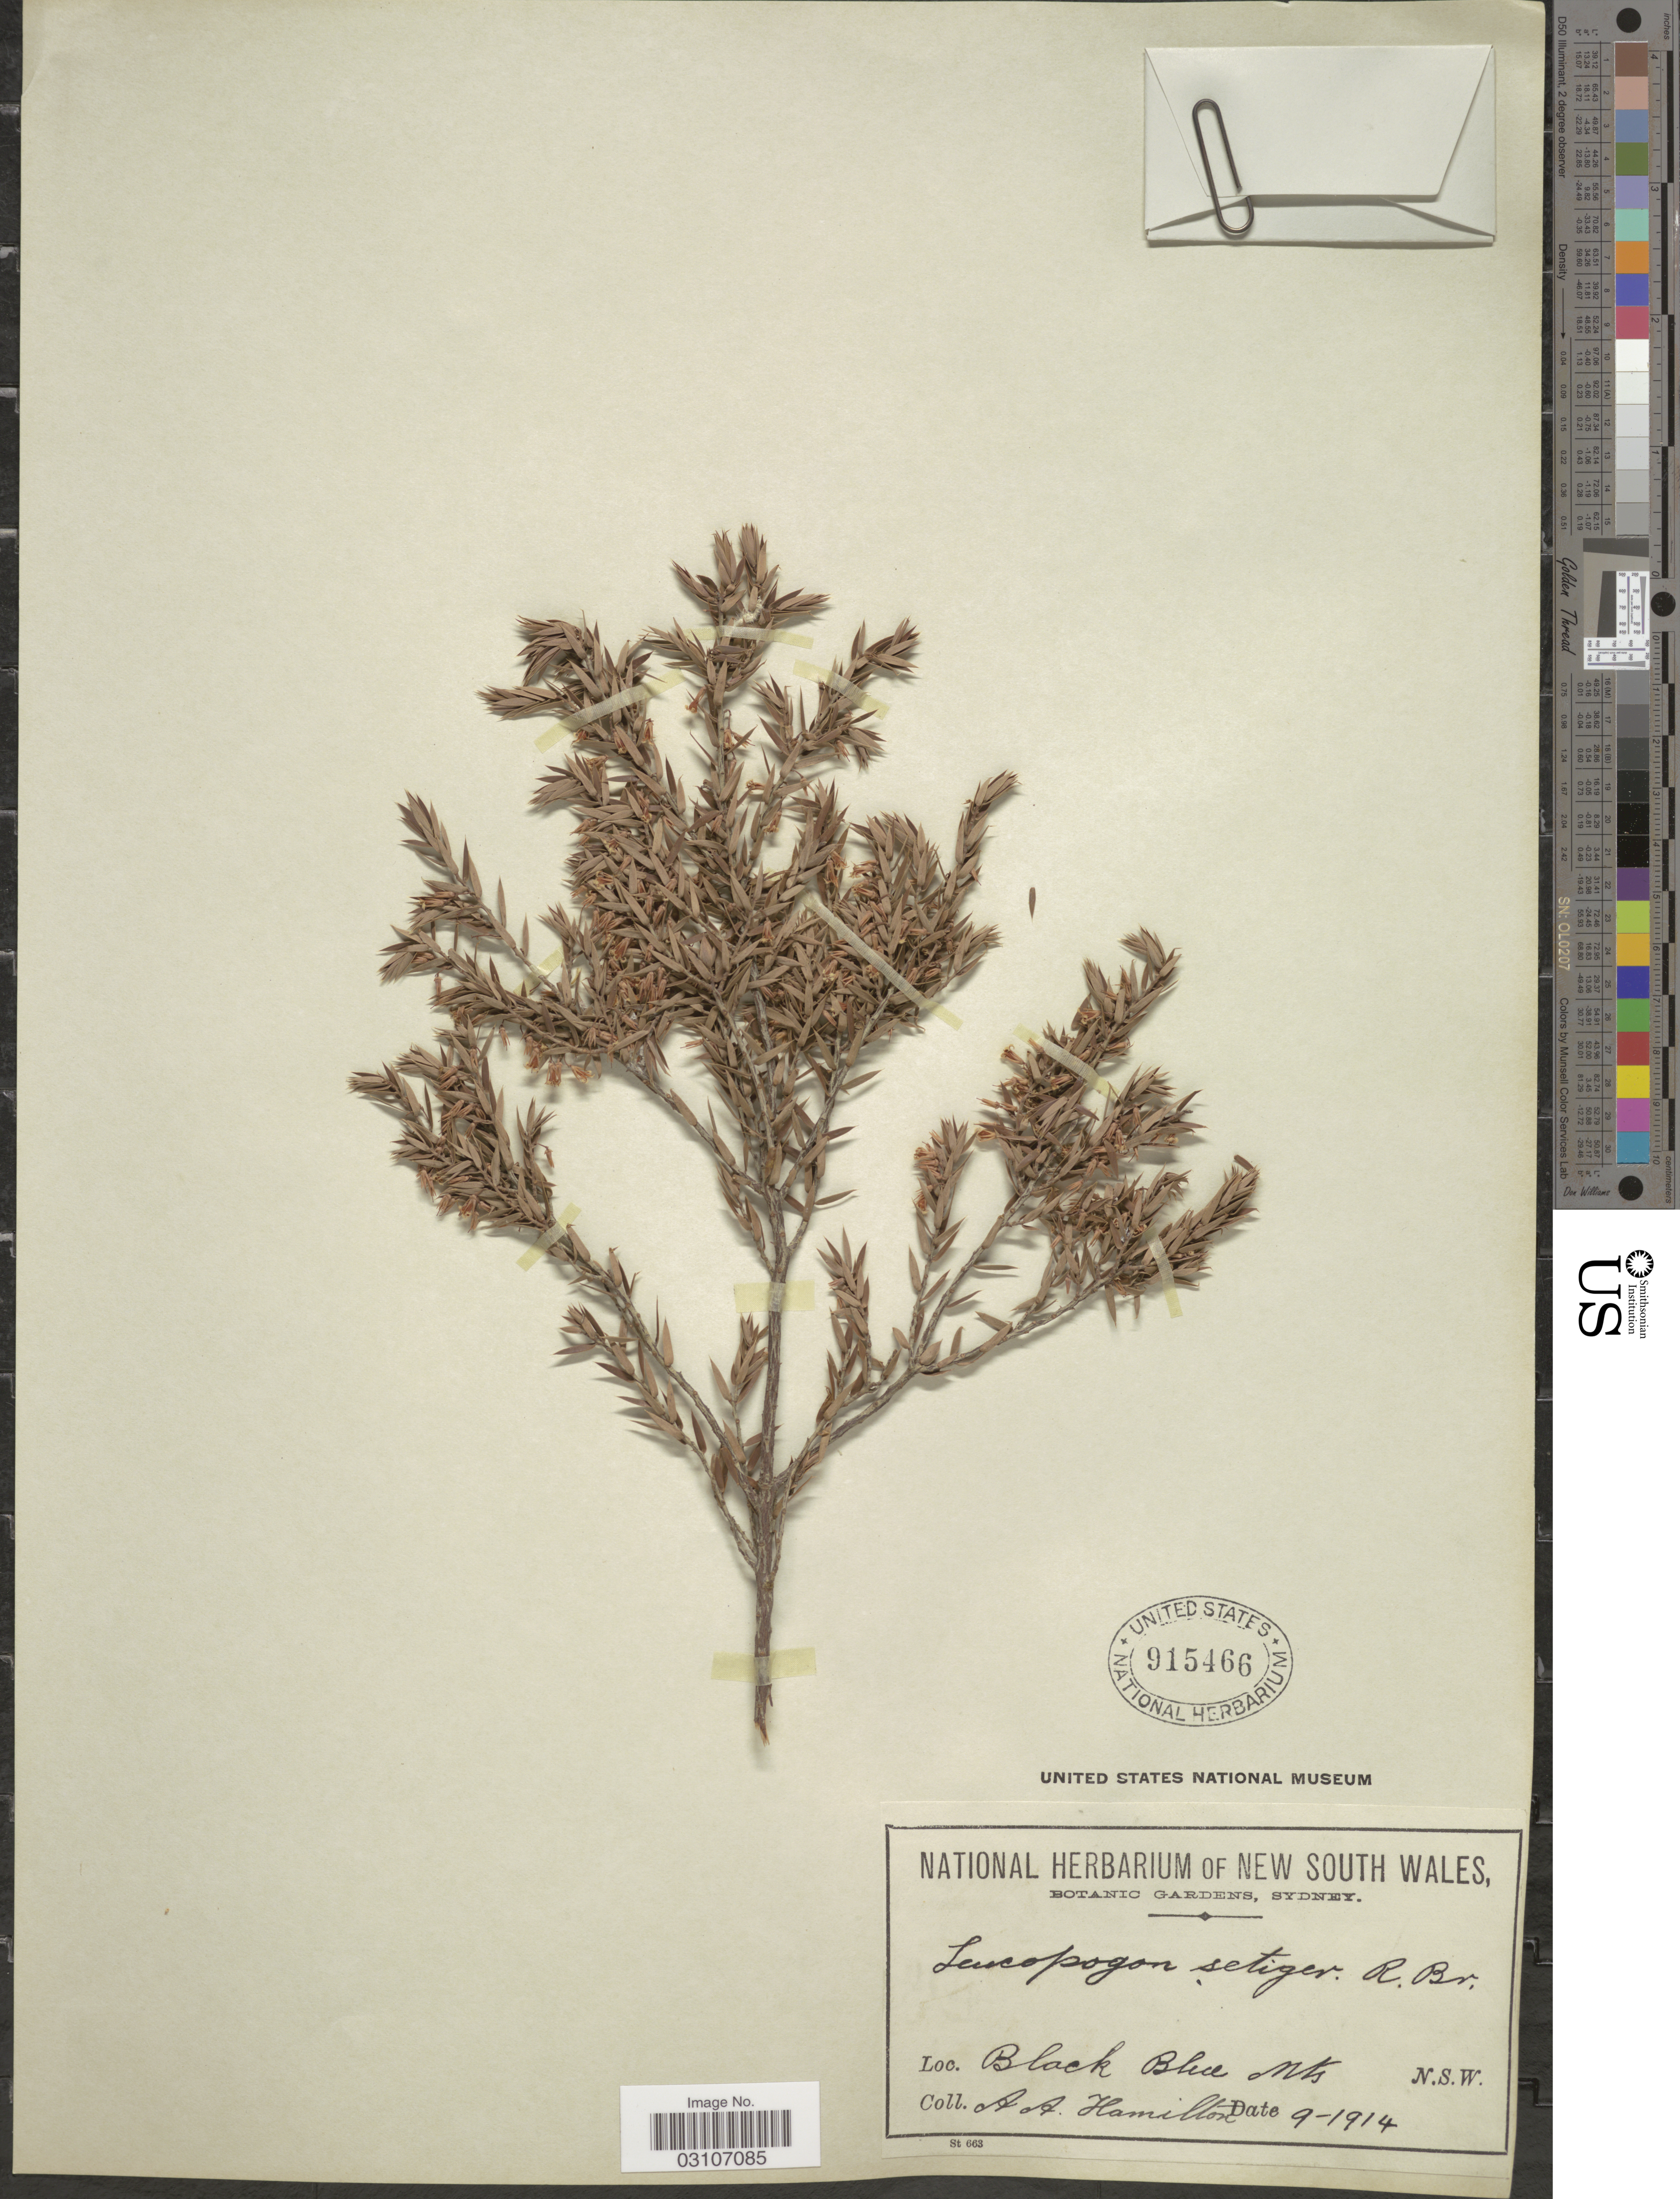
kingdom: Plantae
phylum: Tracheophyta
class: Magnoliopsida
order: Ericales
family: Ericaceae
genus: Leucopogon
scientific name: Leucopogon setiger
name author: R. Br.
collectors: A. A. Hamilton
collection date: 1914-09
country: Australia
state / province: New South Wales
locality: Black Blue Mts. N.S.W.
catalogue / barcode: US 915466